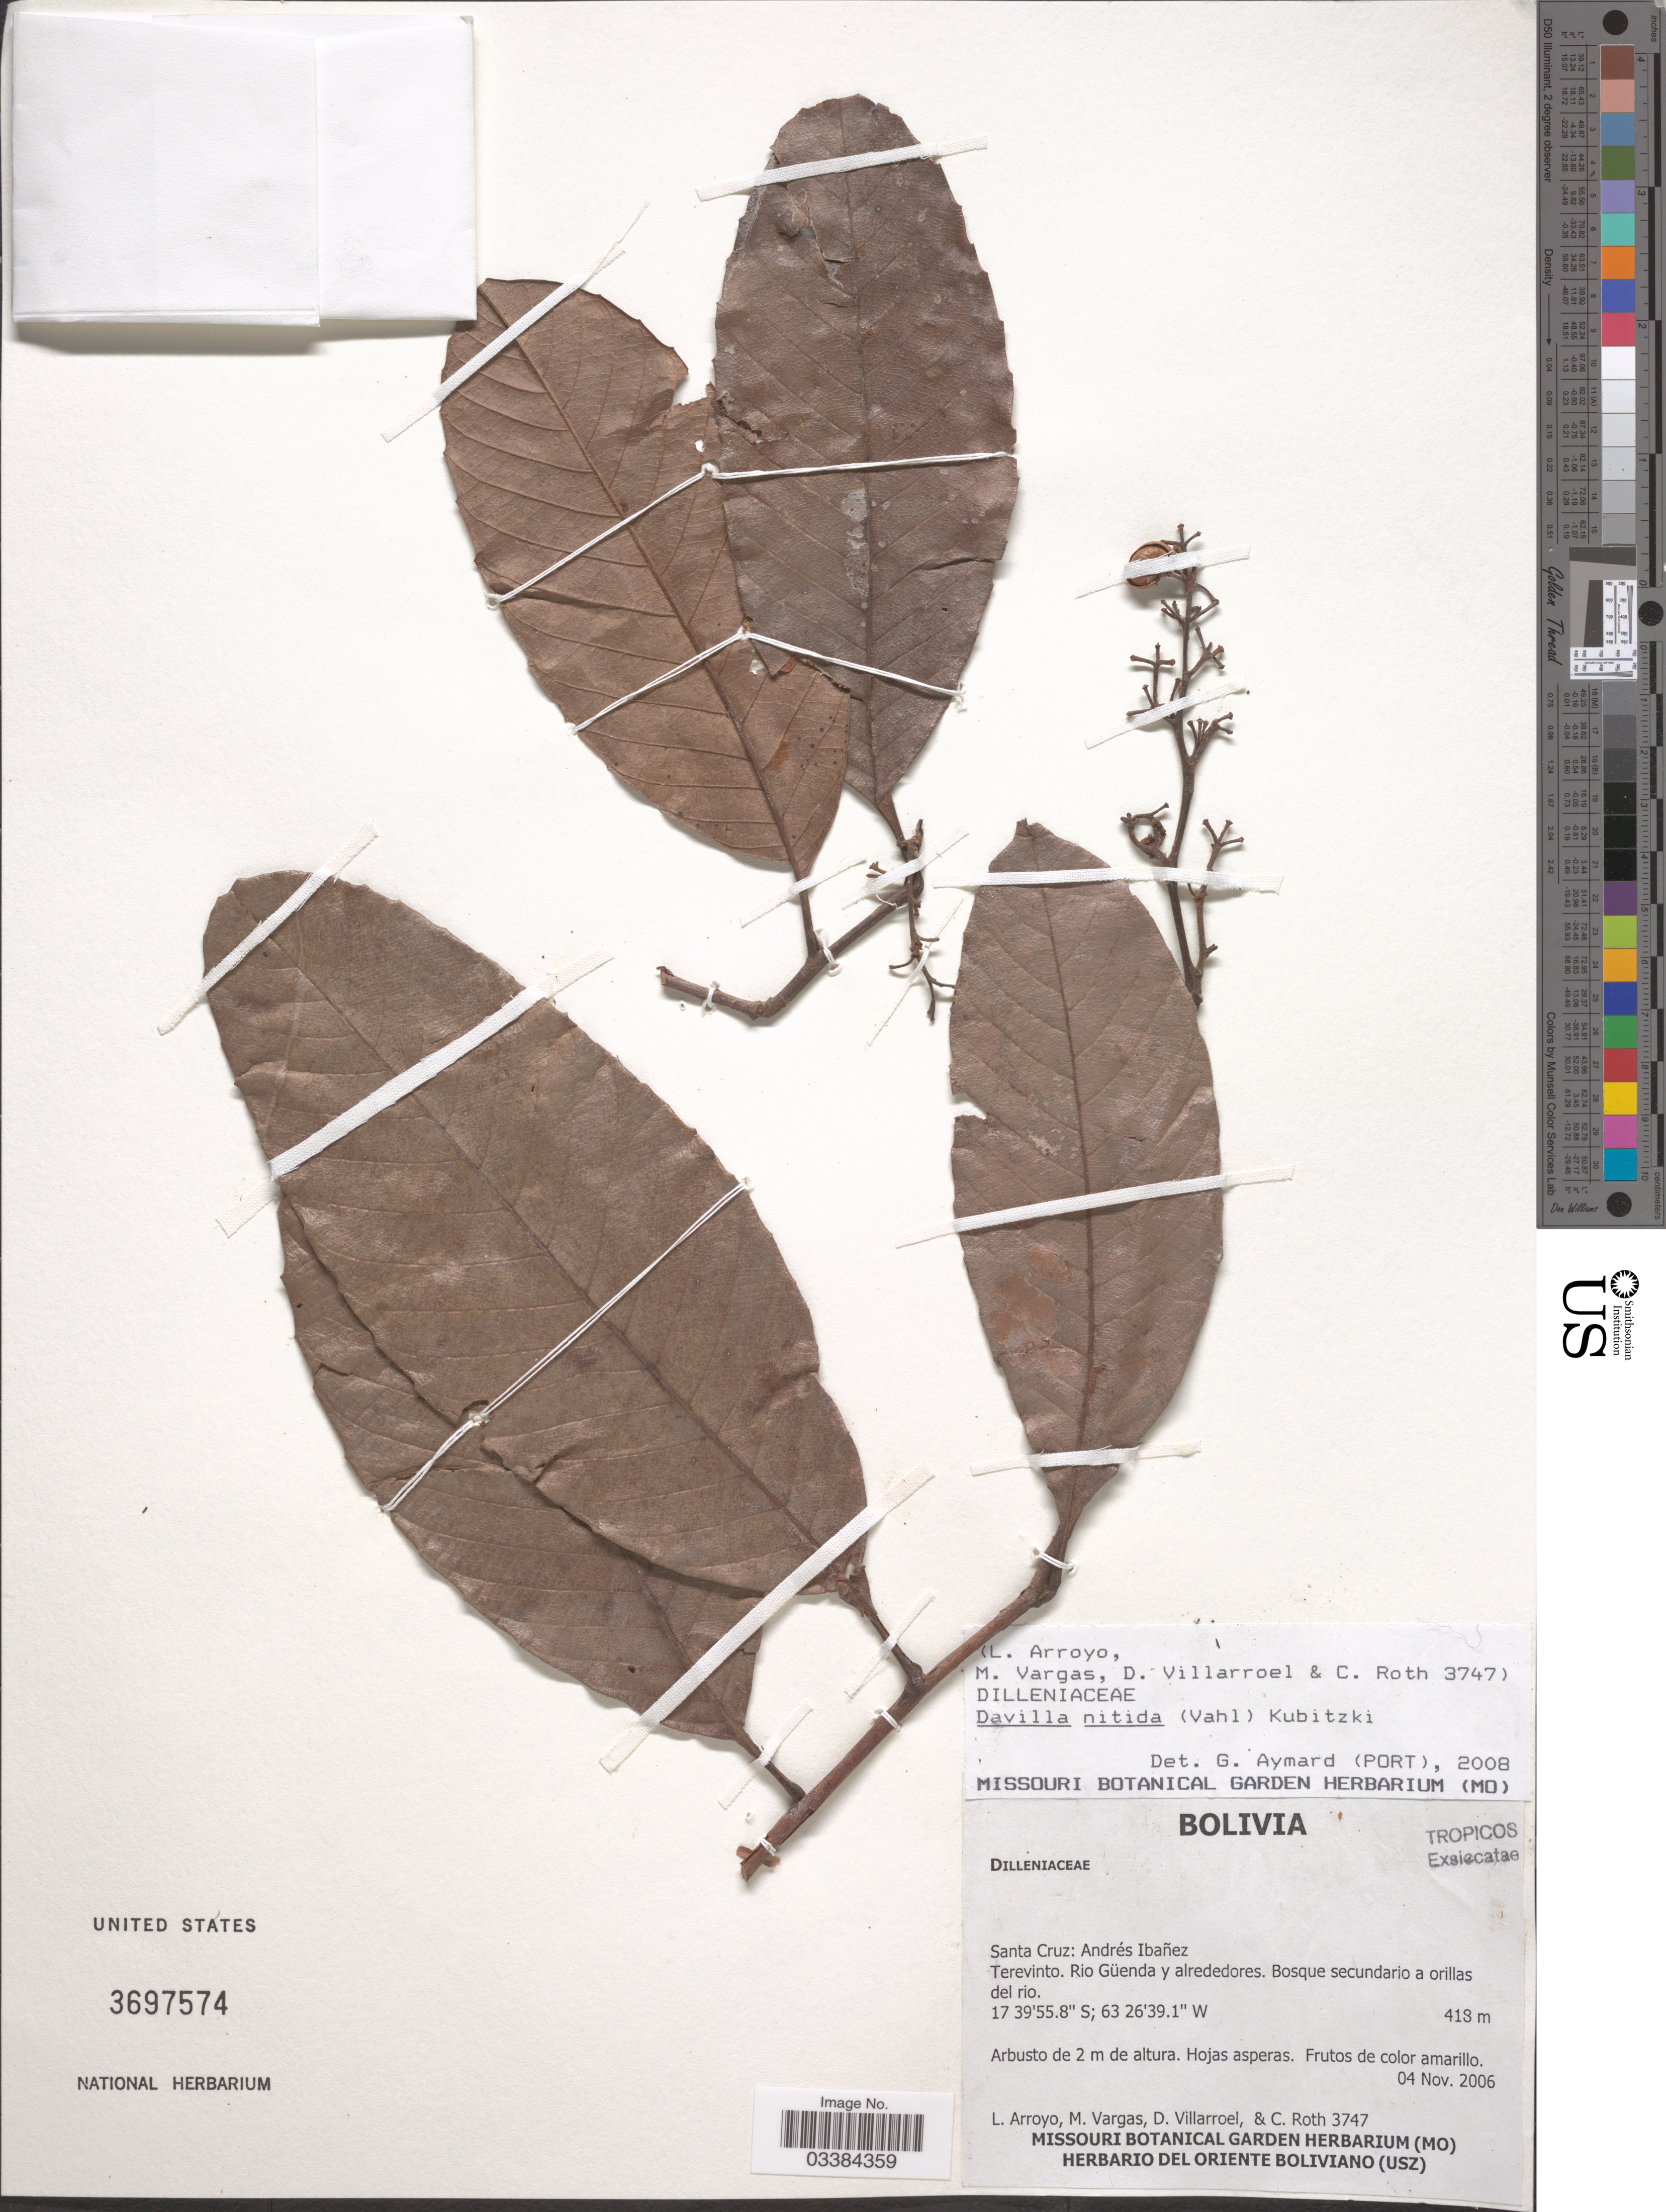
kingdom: Plantae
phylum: Tracheophyta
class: Magnoliopsida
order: Dilleniales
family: Dilleniaceae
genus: Davilla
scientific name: Davilla nitida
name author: (Vahl) Kubitzki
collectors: L. Arroyo, M. Vargas, D. Villarroel & C. Roth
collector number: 3747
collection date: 2006-11-04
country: Bolivia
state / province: Santa Cruz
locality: Andrés Ibañez. Terevinto. Rio Güenda y alrededores. Bosque secundario a orillas del rio.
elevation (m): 418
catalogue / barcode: US 3697574